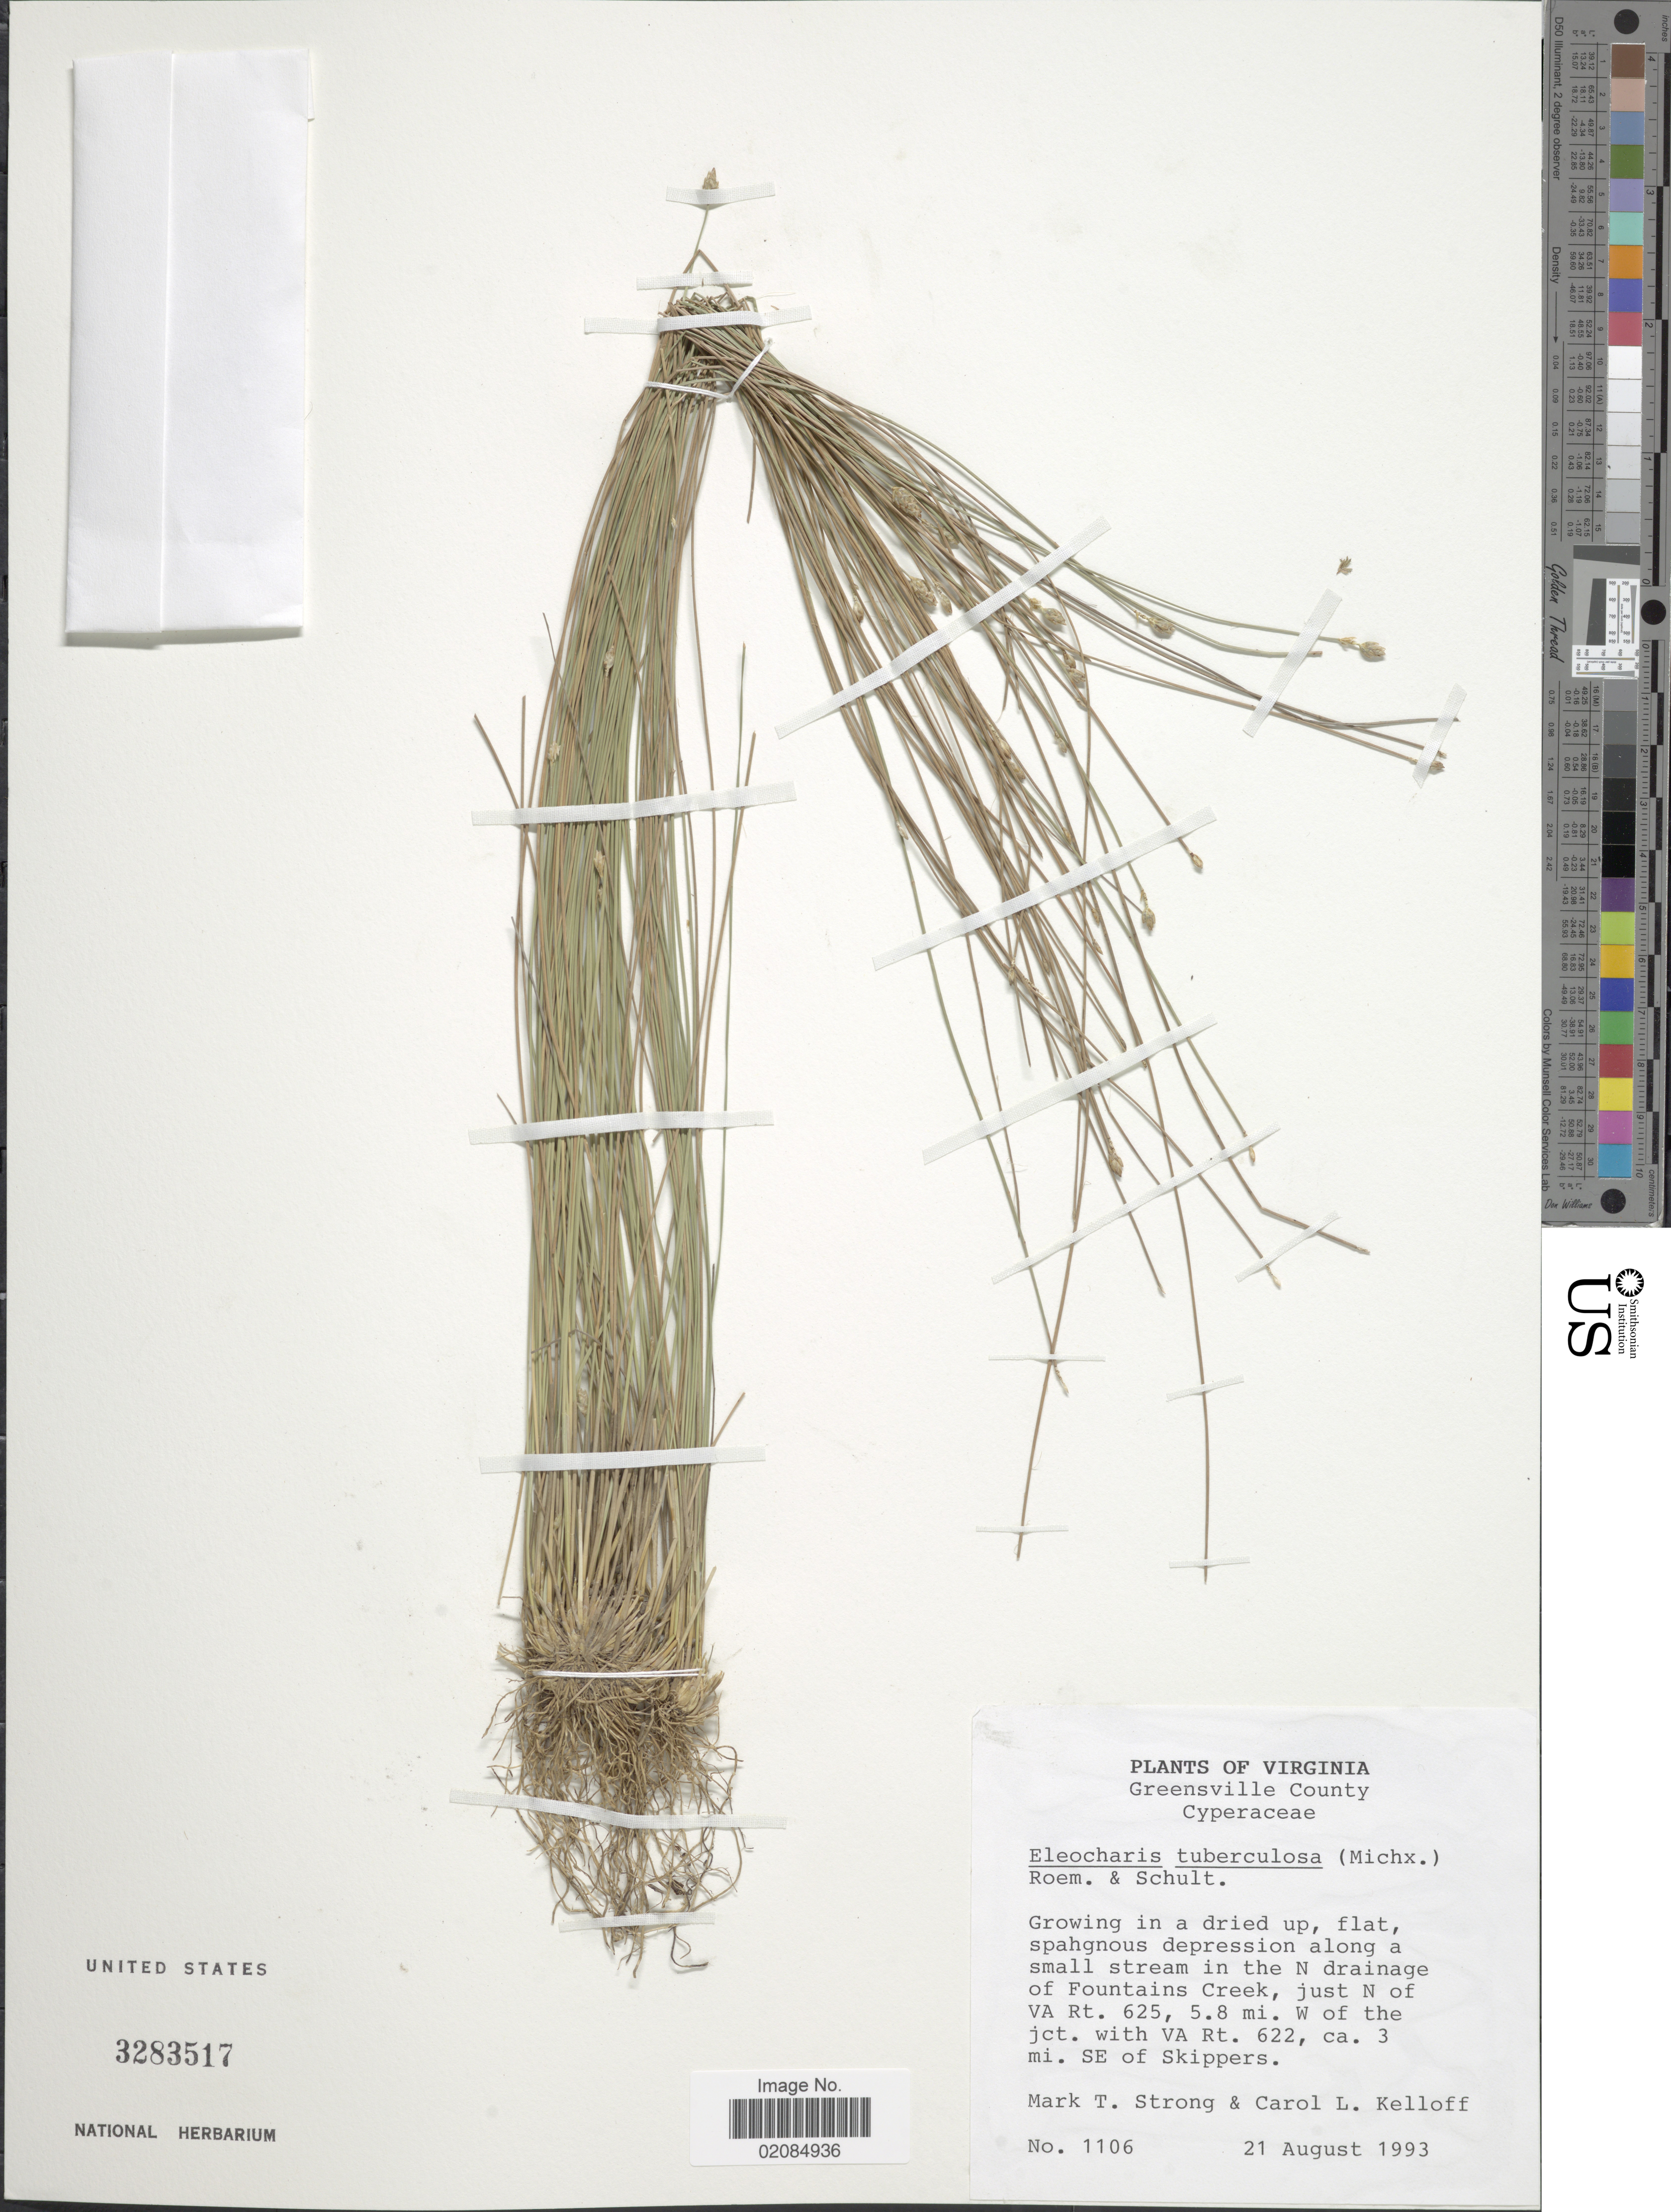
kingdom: Plantae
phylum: Tracheophyta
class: Liliopsida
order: Poales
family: Cyperaceae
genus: Eleocharis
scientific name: Eleocharis tuberculosa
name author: (Michx.) Roem. & Schult.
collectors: M. T. Strong & C. L. Kelloff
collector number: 1106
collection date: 1993-08-21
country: United States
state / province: Virginia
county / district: Greensville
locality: Greensville County. Growing in a dried up, flat, spahgnous depression along a small stream in the N drainage of Fountains Creek, just N of VA Rt. 625, 5.8 mi. W of the jct. with VA Rt. 622, ca. 3 mi. SE of Skippers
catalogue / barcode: US 3283517